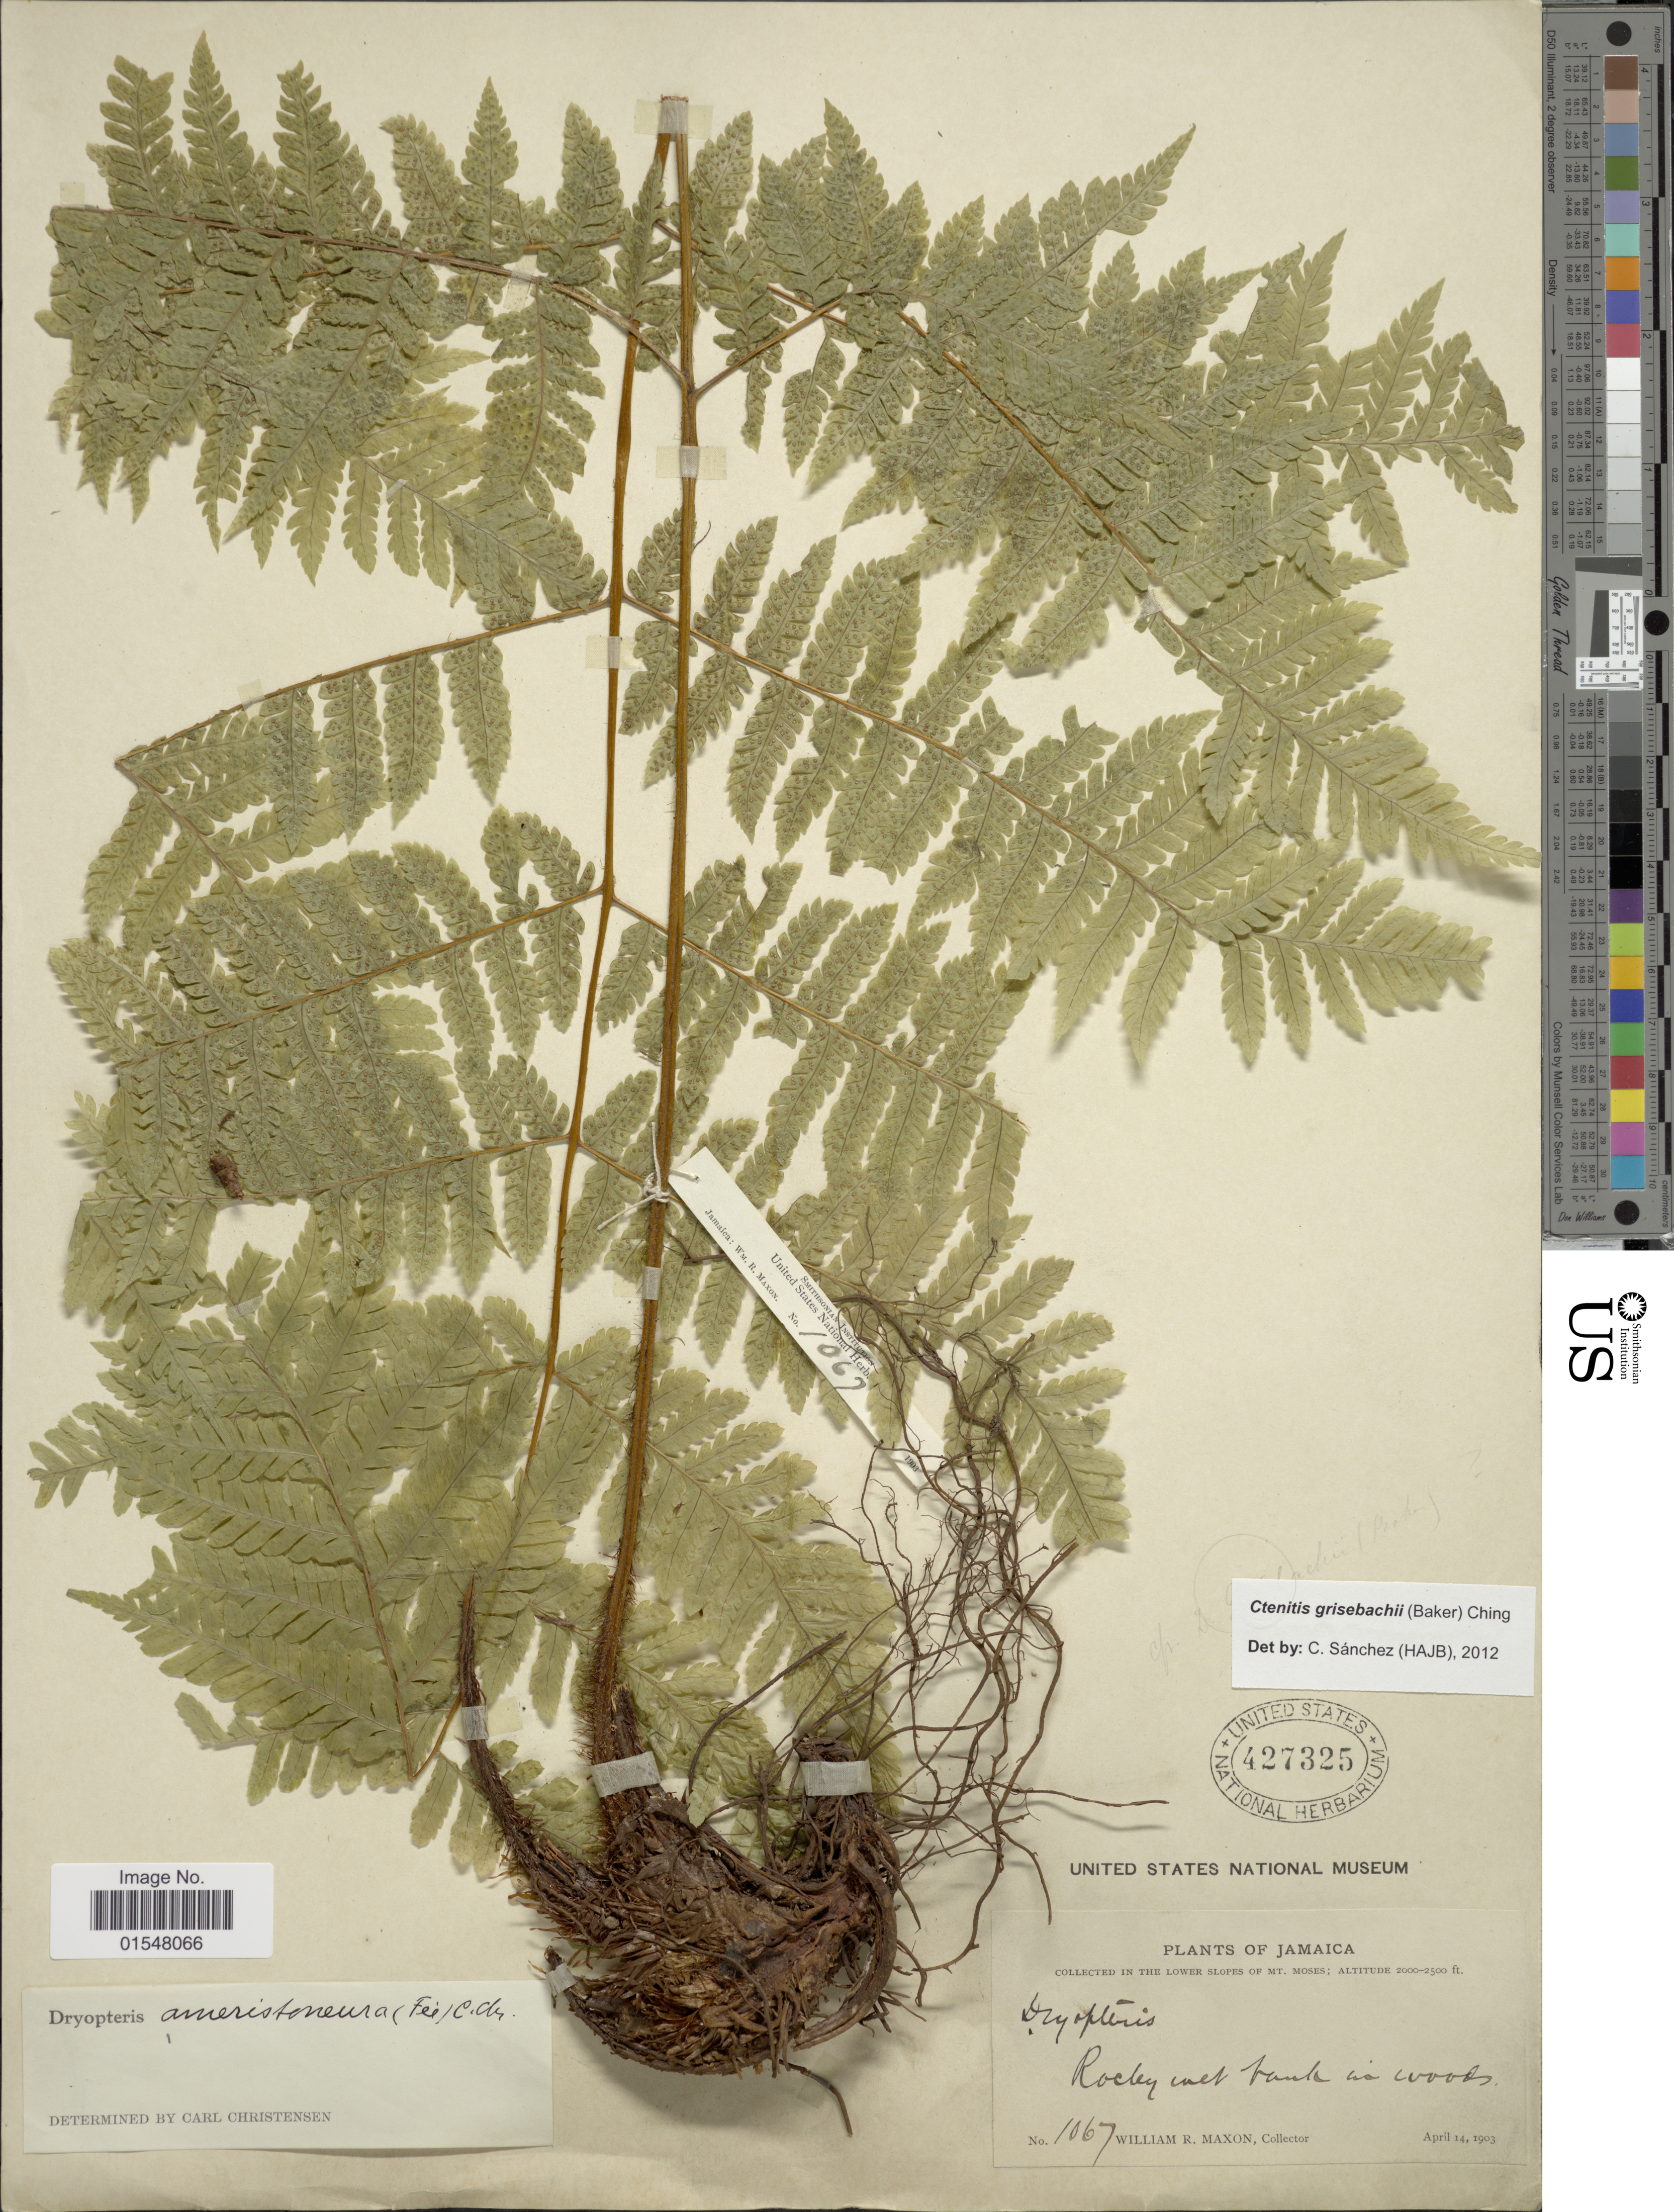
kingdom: Plantae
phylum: Tracheophyta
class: Polypodiopsida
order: Polypodiales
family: Dryopteridaceae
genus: Ctenitis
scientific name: Ctenitis grisebachii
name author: (Baker) Ching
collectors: W. R. Maxon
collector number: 1067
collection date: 1903-04-14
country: Jamaica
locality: In the lower slopes of Mt. Moses, Rocky wet bank in woods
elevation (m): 610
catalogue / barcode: US 427325